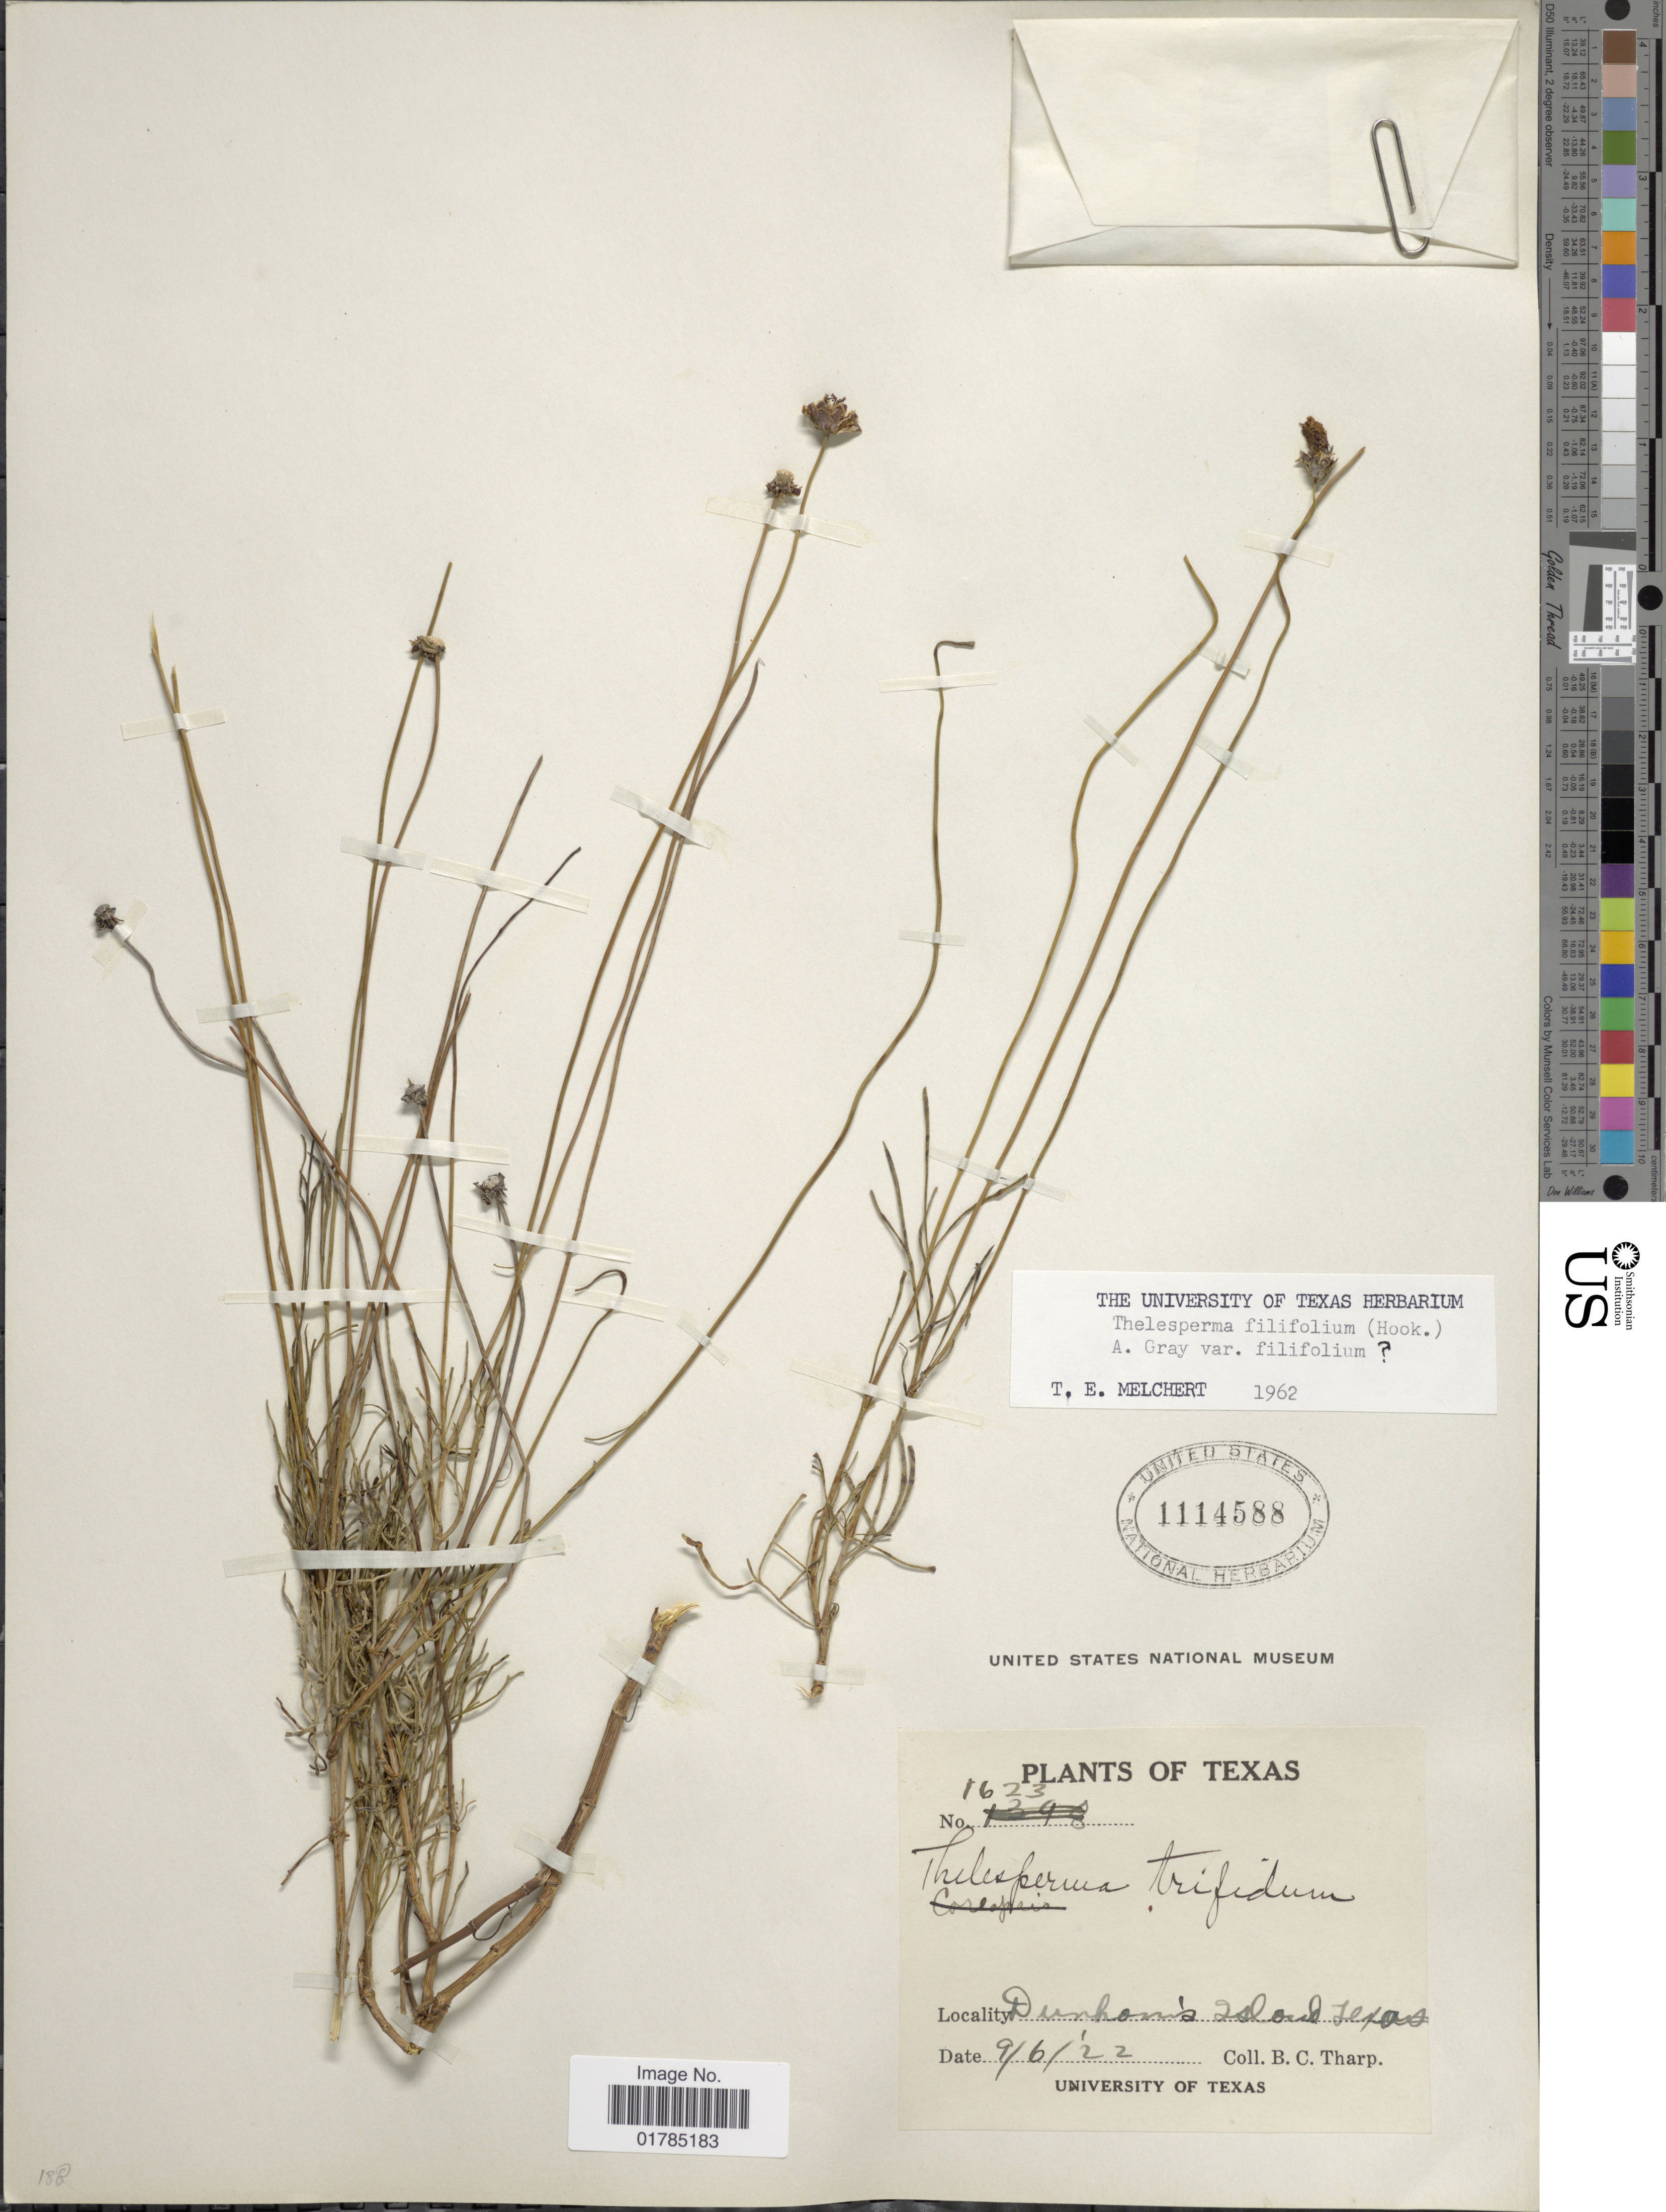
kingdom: Plantae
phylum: Tracheophyta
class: Magnoliopsida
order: Asterales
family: Asteraceae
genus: Thelesperma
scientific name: Thelesperma filifolium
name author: (Hook.) A. Gray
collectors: B. C. Tharp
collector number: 1623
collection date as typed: Transcribed d/m/y: 6/9/22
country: United States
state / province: Texas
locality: Dunham Island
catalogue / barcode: US 1114588